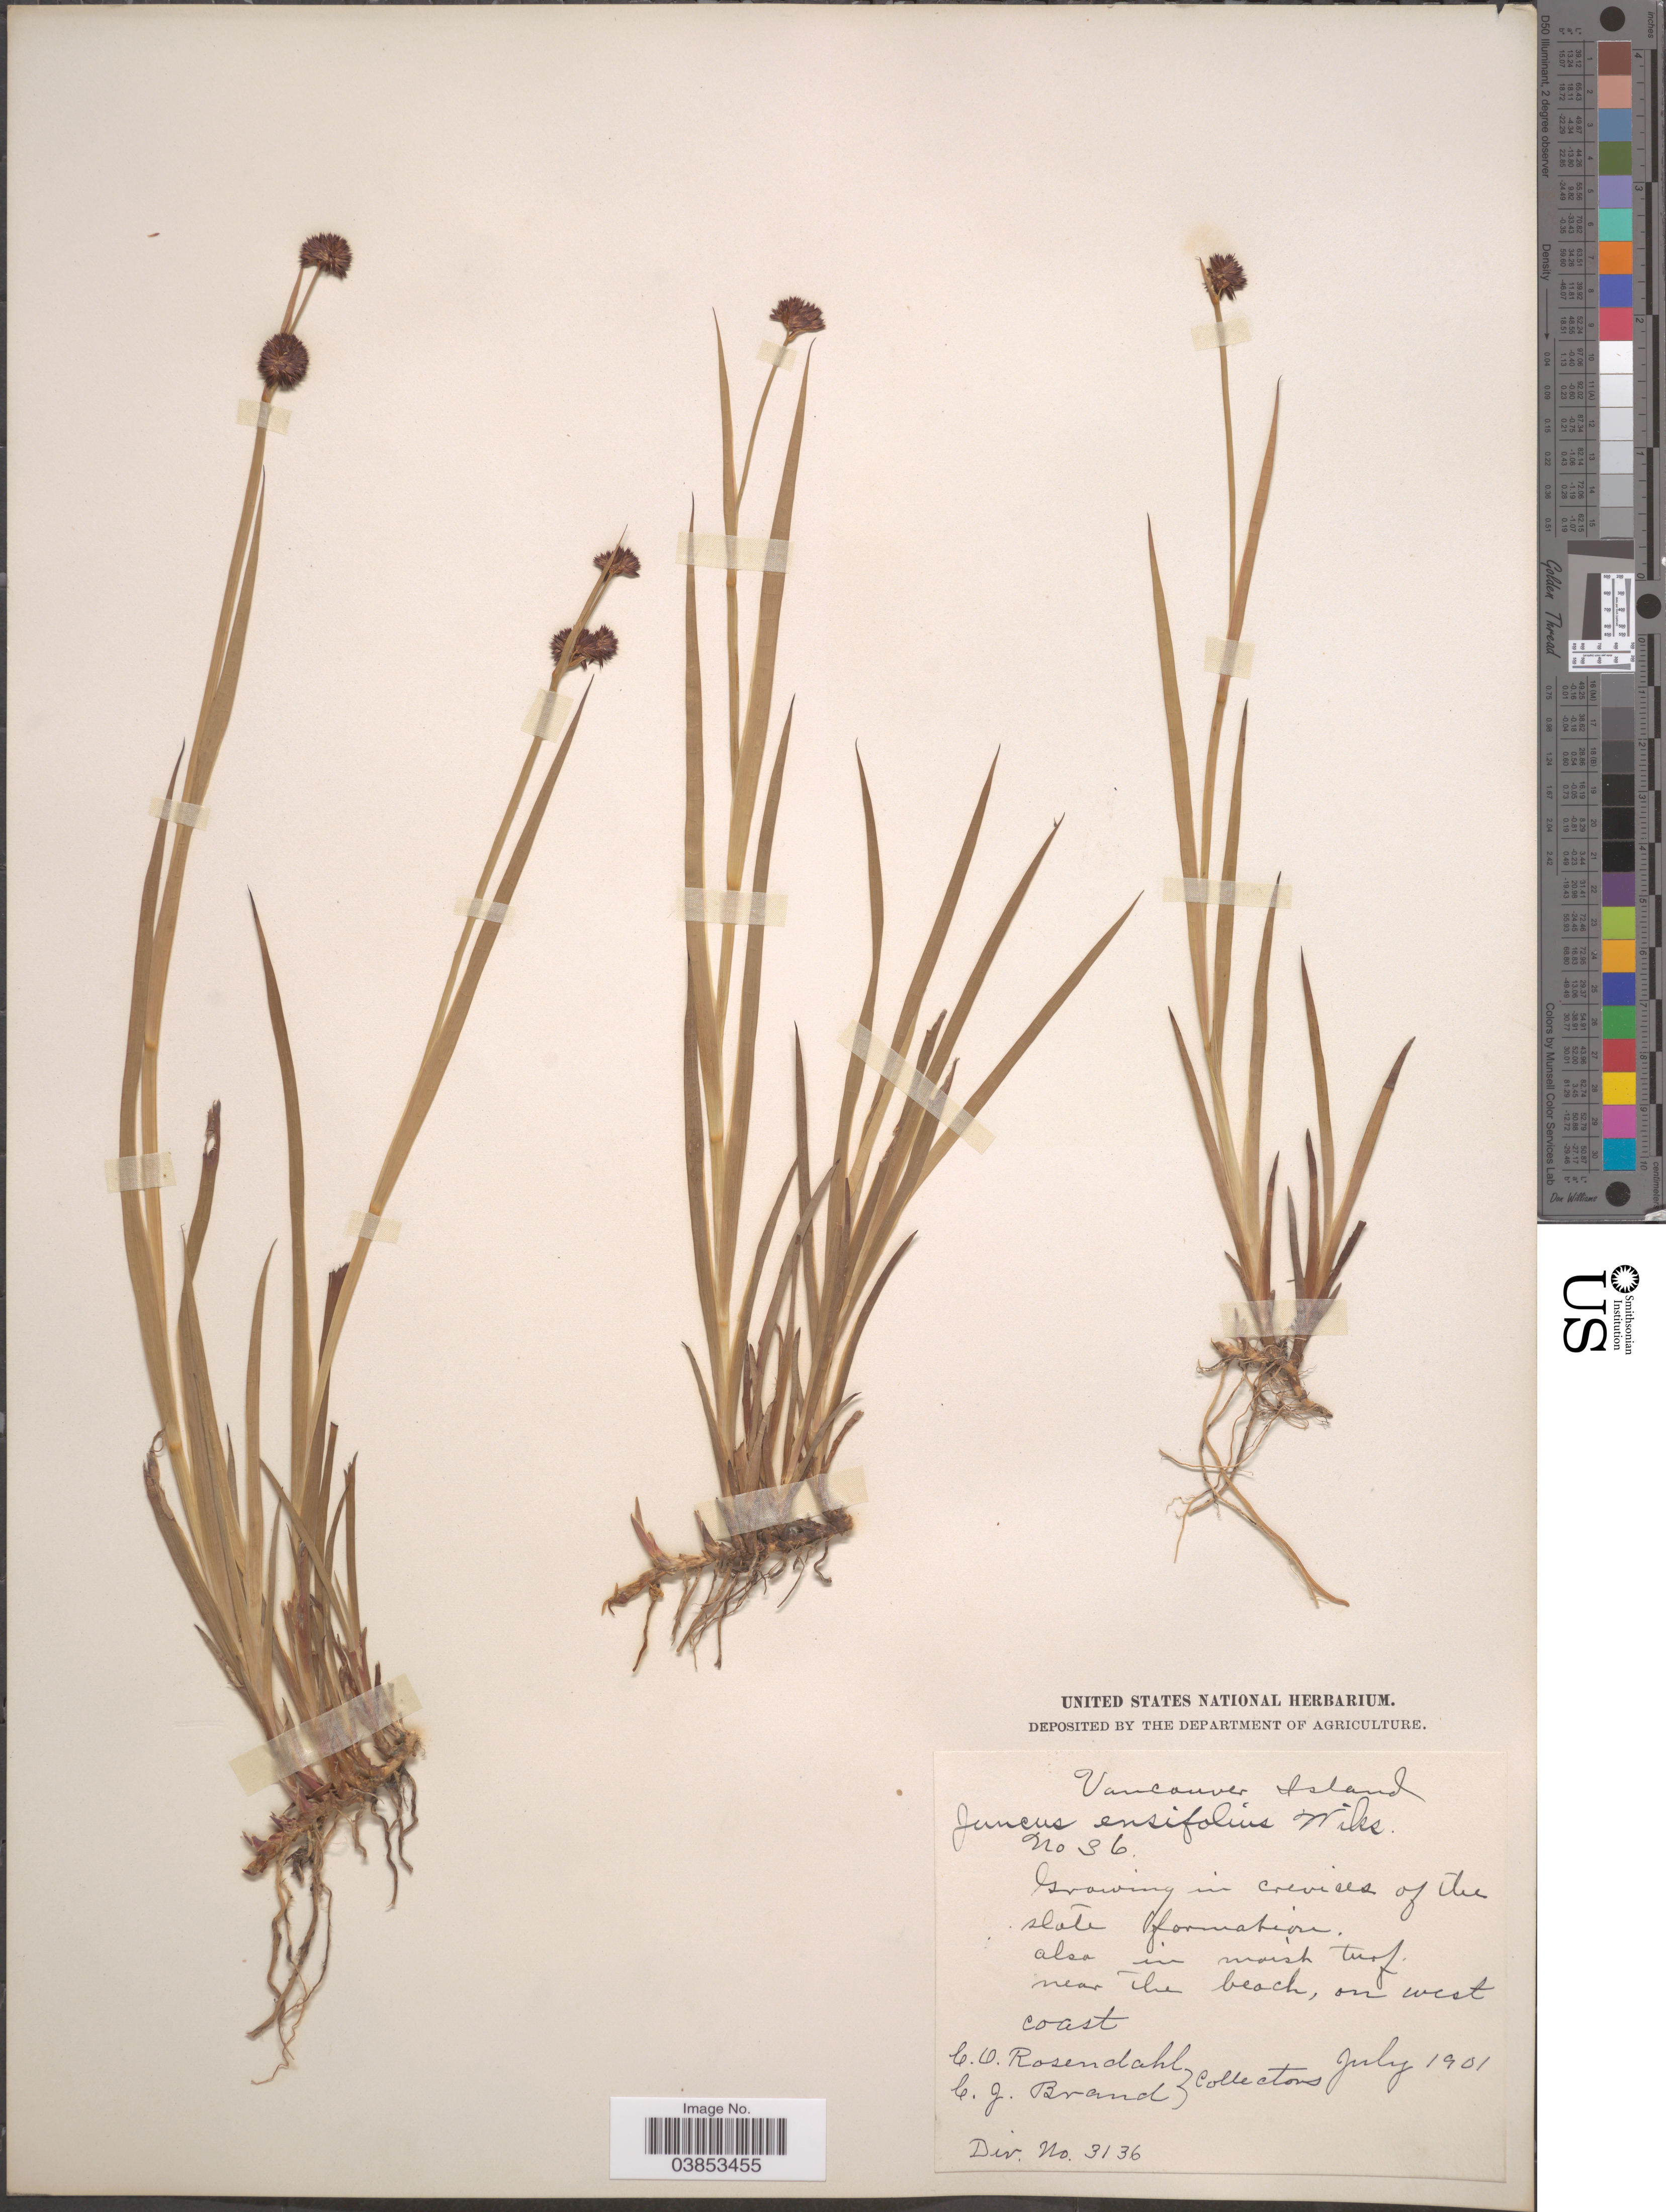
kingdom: Plantae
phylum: Tracheophyta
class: Liliopsida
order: Poales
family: Juncaceae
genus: Juncus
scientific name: Juncus ensifolius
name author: Wikstr.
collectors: C. O. Rosendahl & C. J. Brand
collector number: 36?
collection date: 1901-07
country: Canada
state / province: British Columbia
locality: Vancouver Island. Near the beach, on west coast.